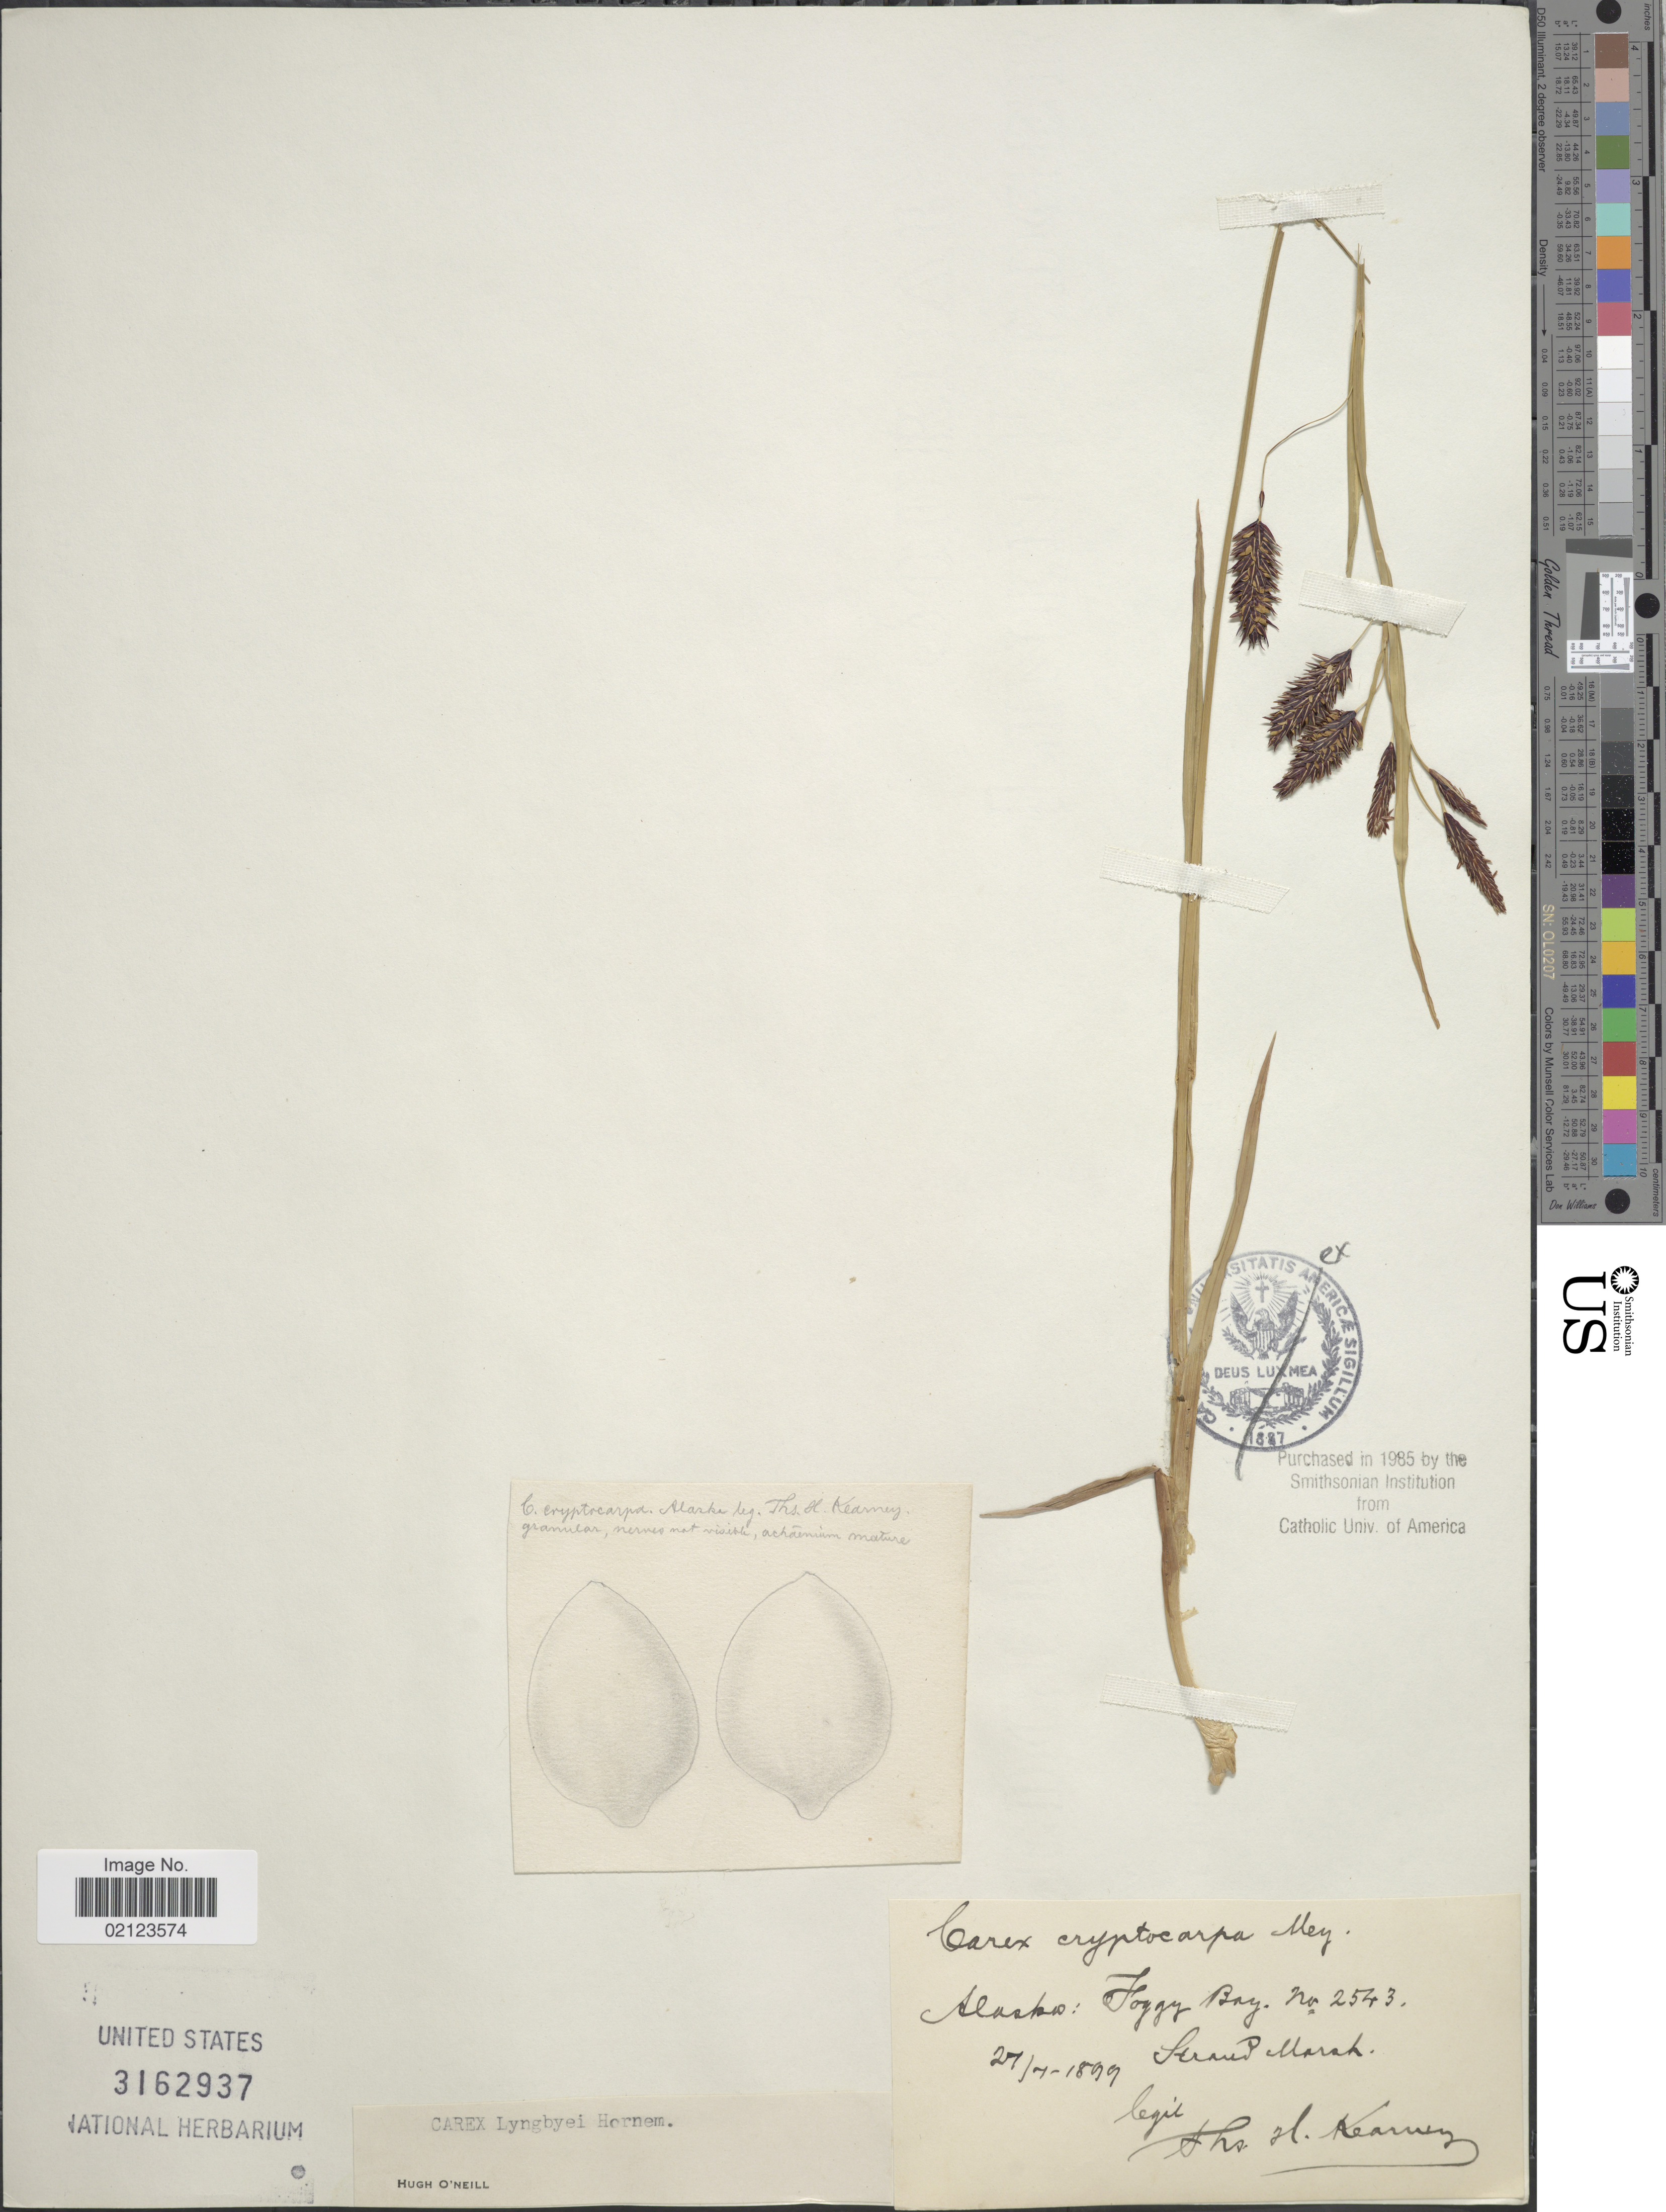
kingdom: Plantae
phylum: Tracheophyta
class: Liliopsida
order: Poales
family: Cyperaceae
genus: Carex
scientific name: Carex lyngbyei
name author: Hornem.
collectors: T. H. Kearney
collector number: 2543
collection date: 1899-07-27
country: United States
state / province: Alaska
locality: Alaska: Foggy Bay.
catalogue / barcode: US 3162937